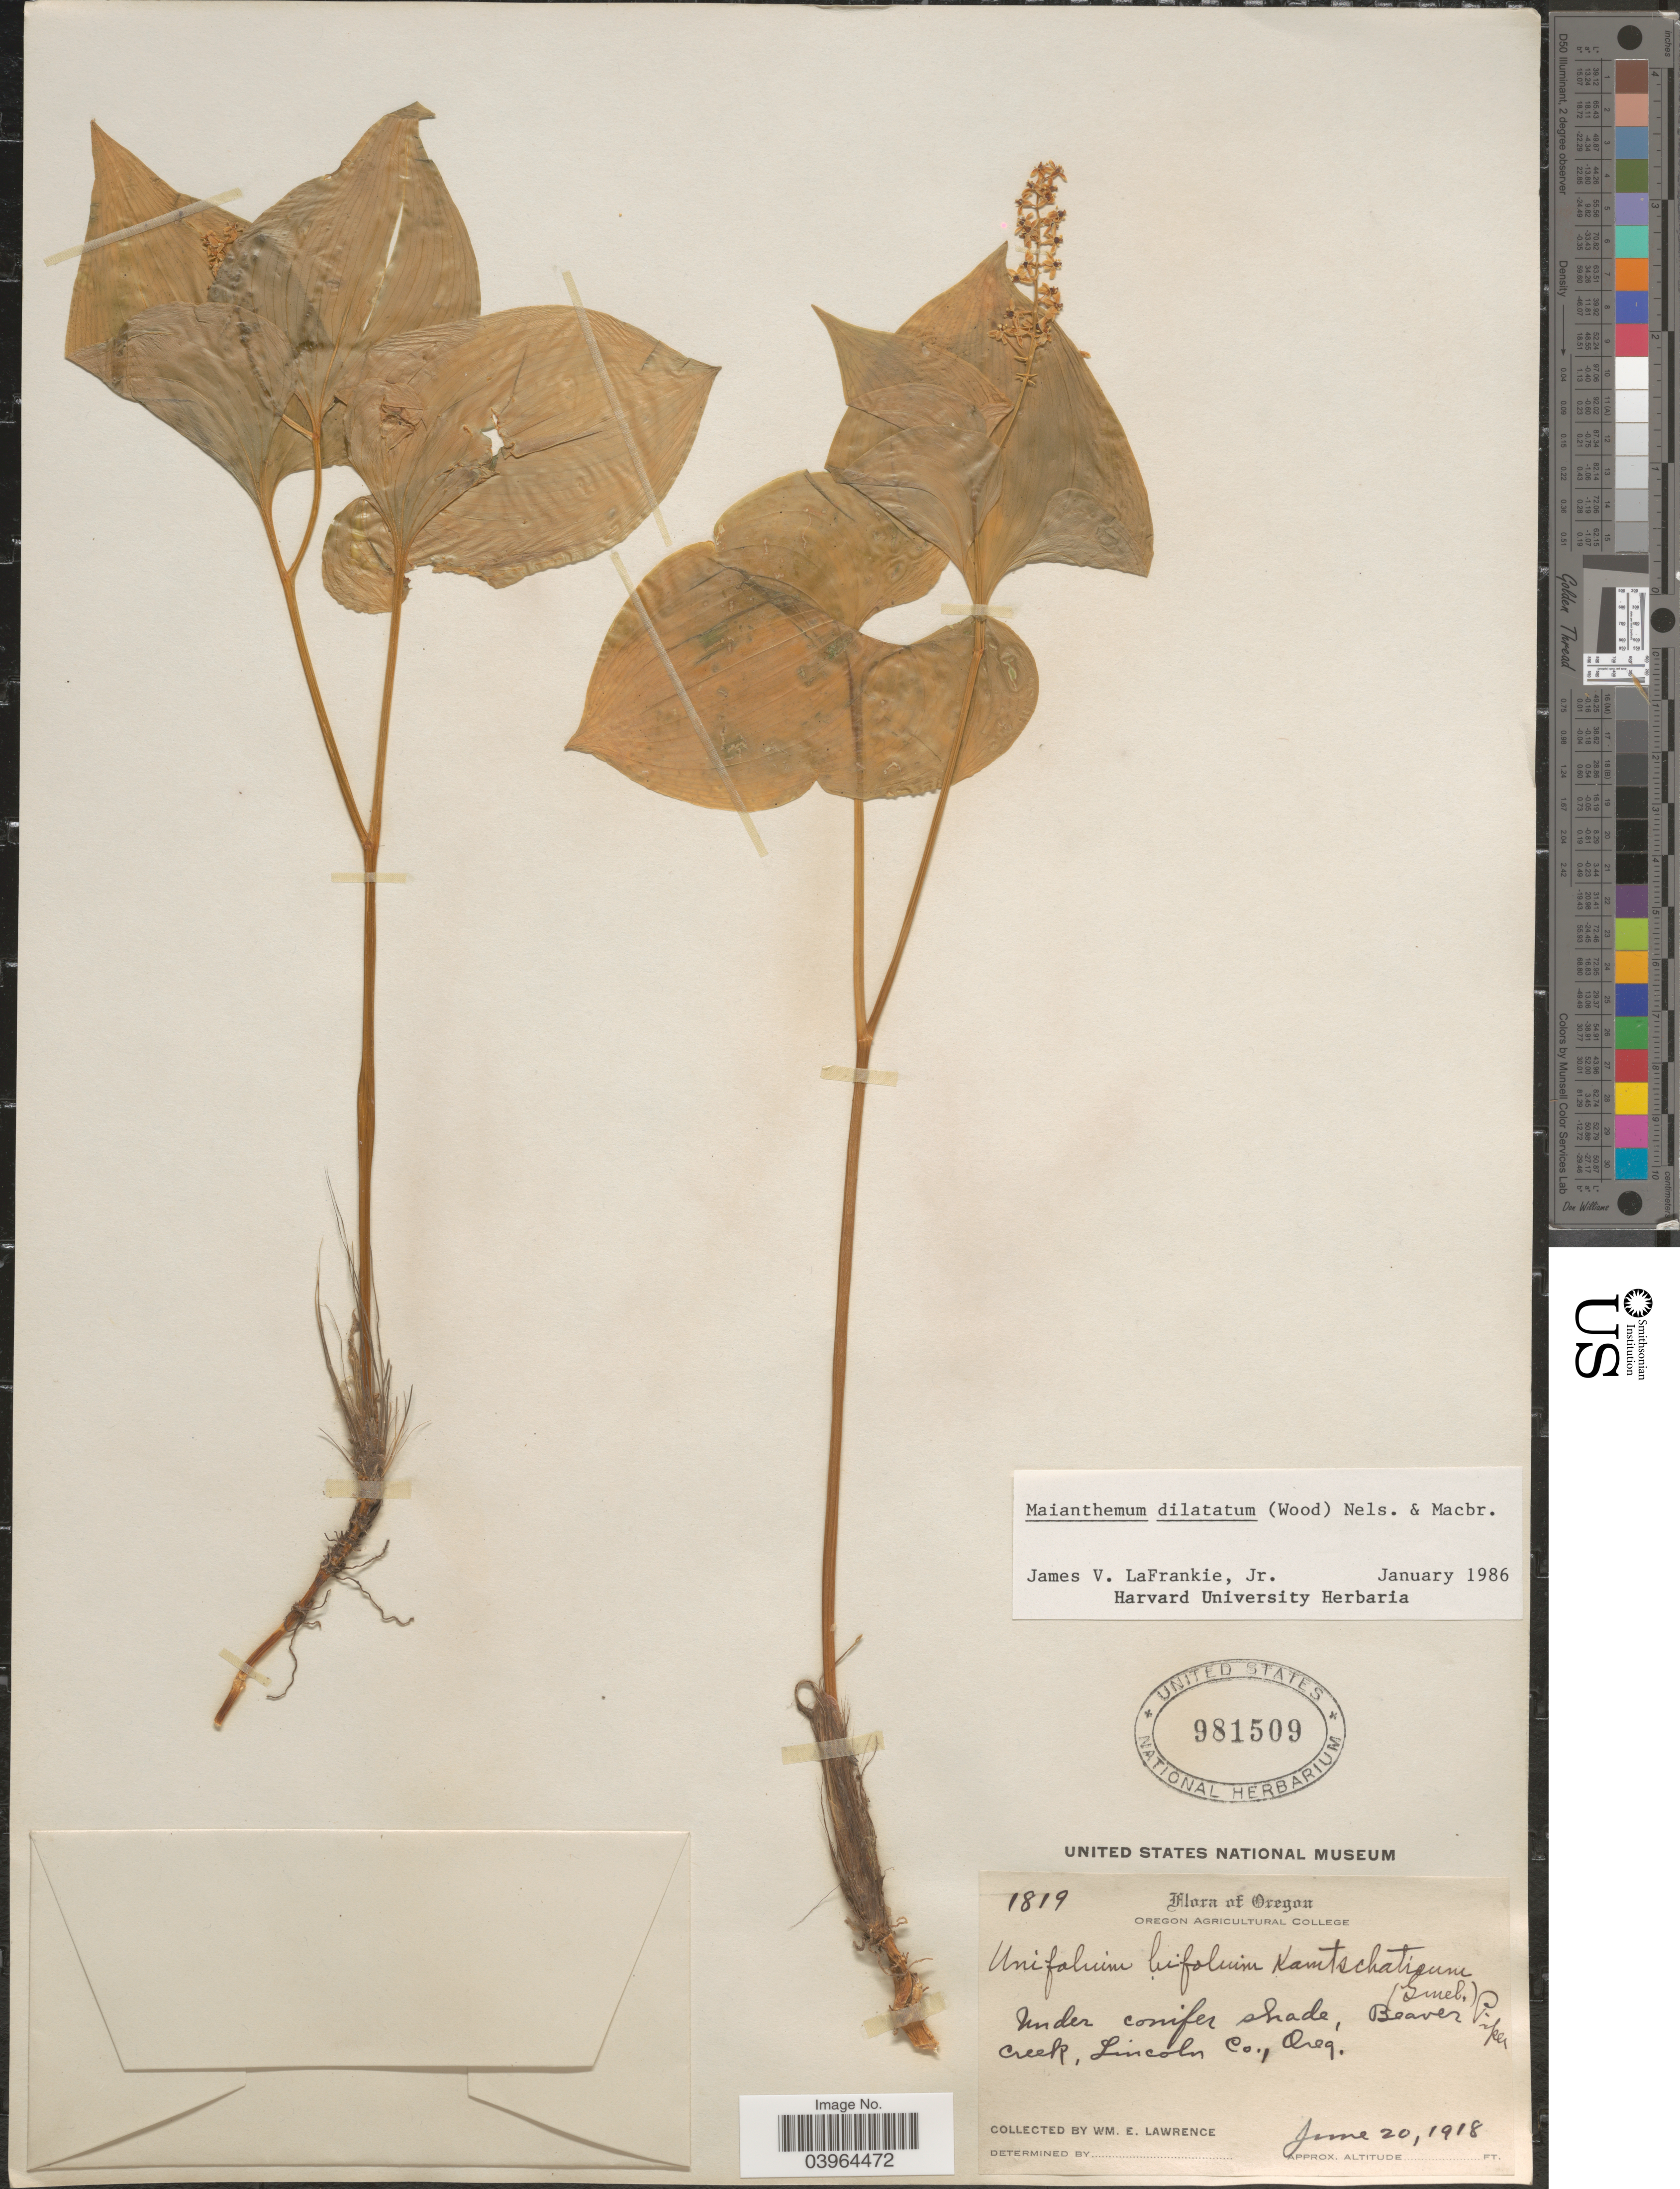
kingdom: Plantae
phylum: Tracheophyta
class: Liliopsida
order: Asparagales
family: Asparagaceae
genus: Maianthemum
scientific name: Maianthemum dilatatum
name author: (Alph. Wood) A. Nelson & J.F. Macbr.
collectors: W. Lawrence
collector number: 1819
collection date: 1918-06-20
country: United States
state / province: Oregon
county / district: Lincoln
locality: Under conifer shade, Beaver Creek, Lincoln Co.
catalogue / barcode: US 981509